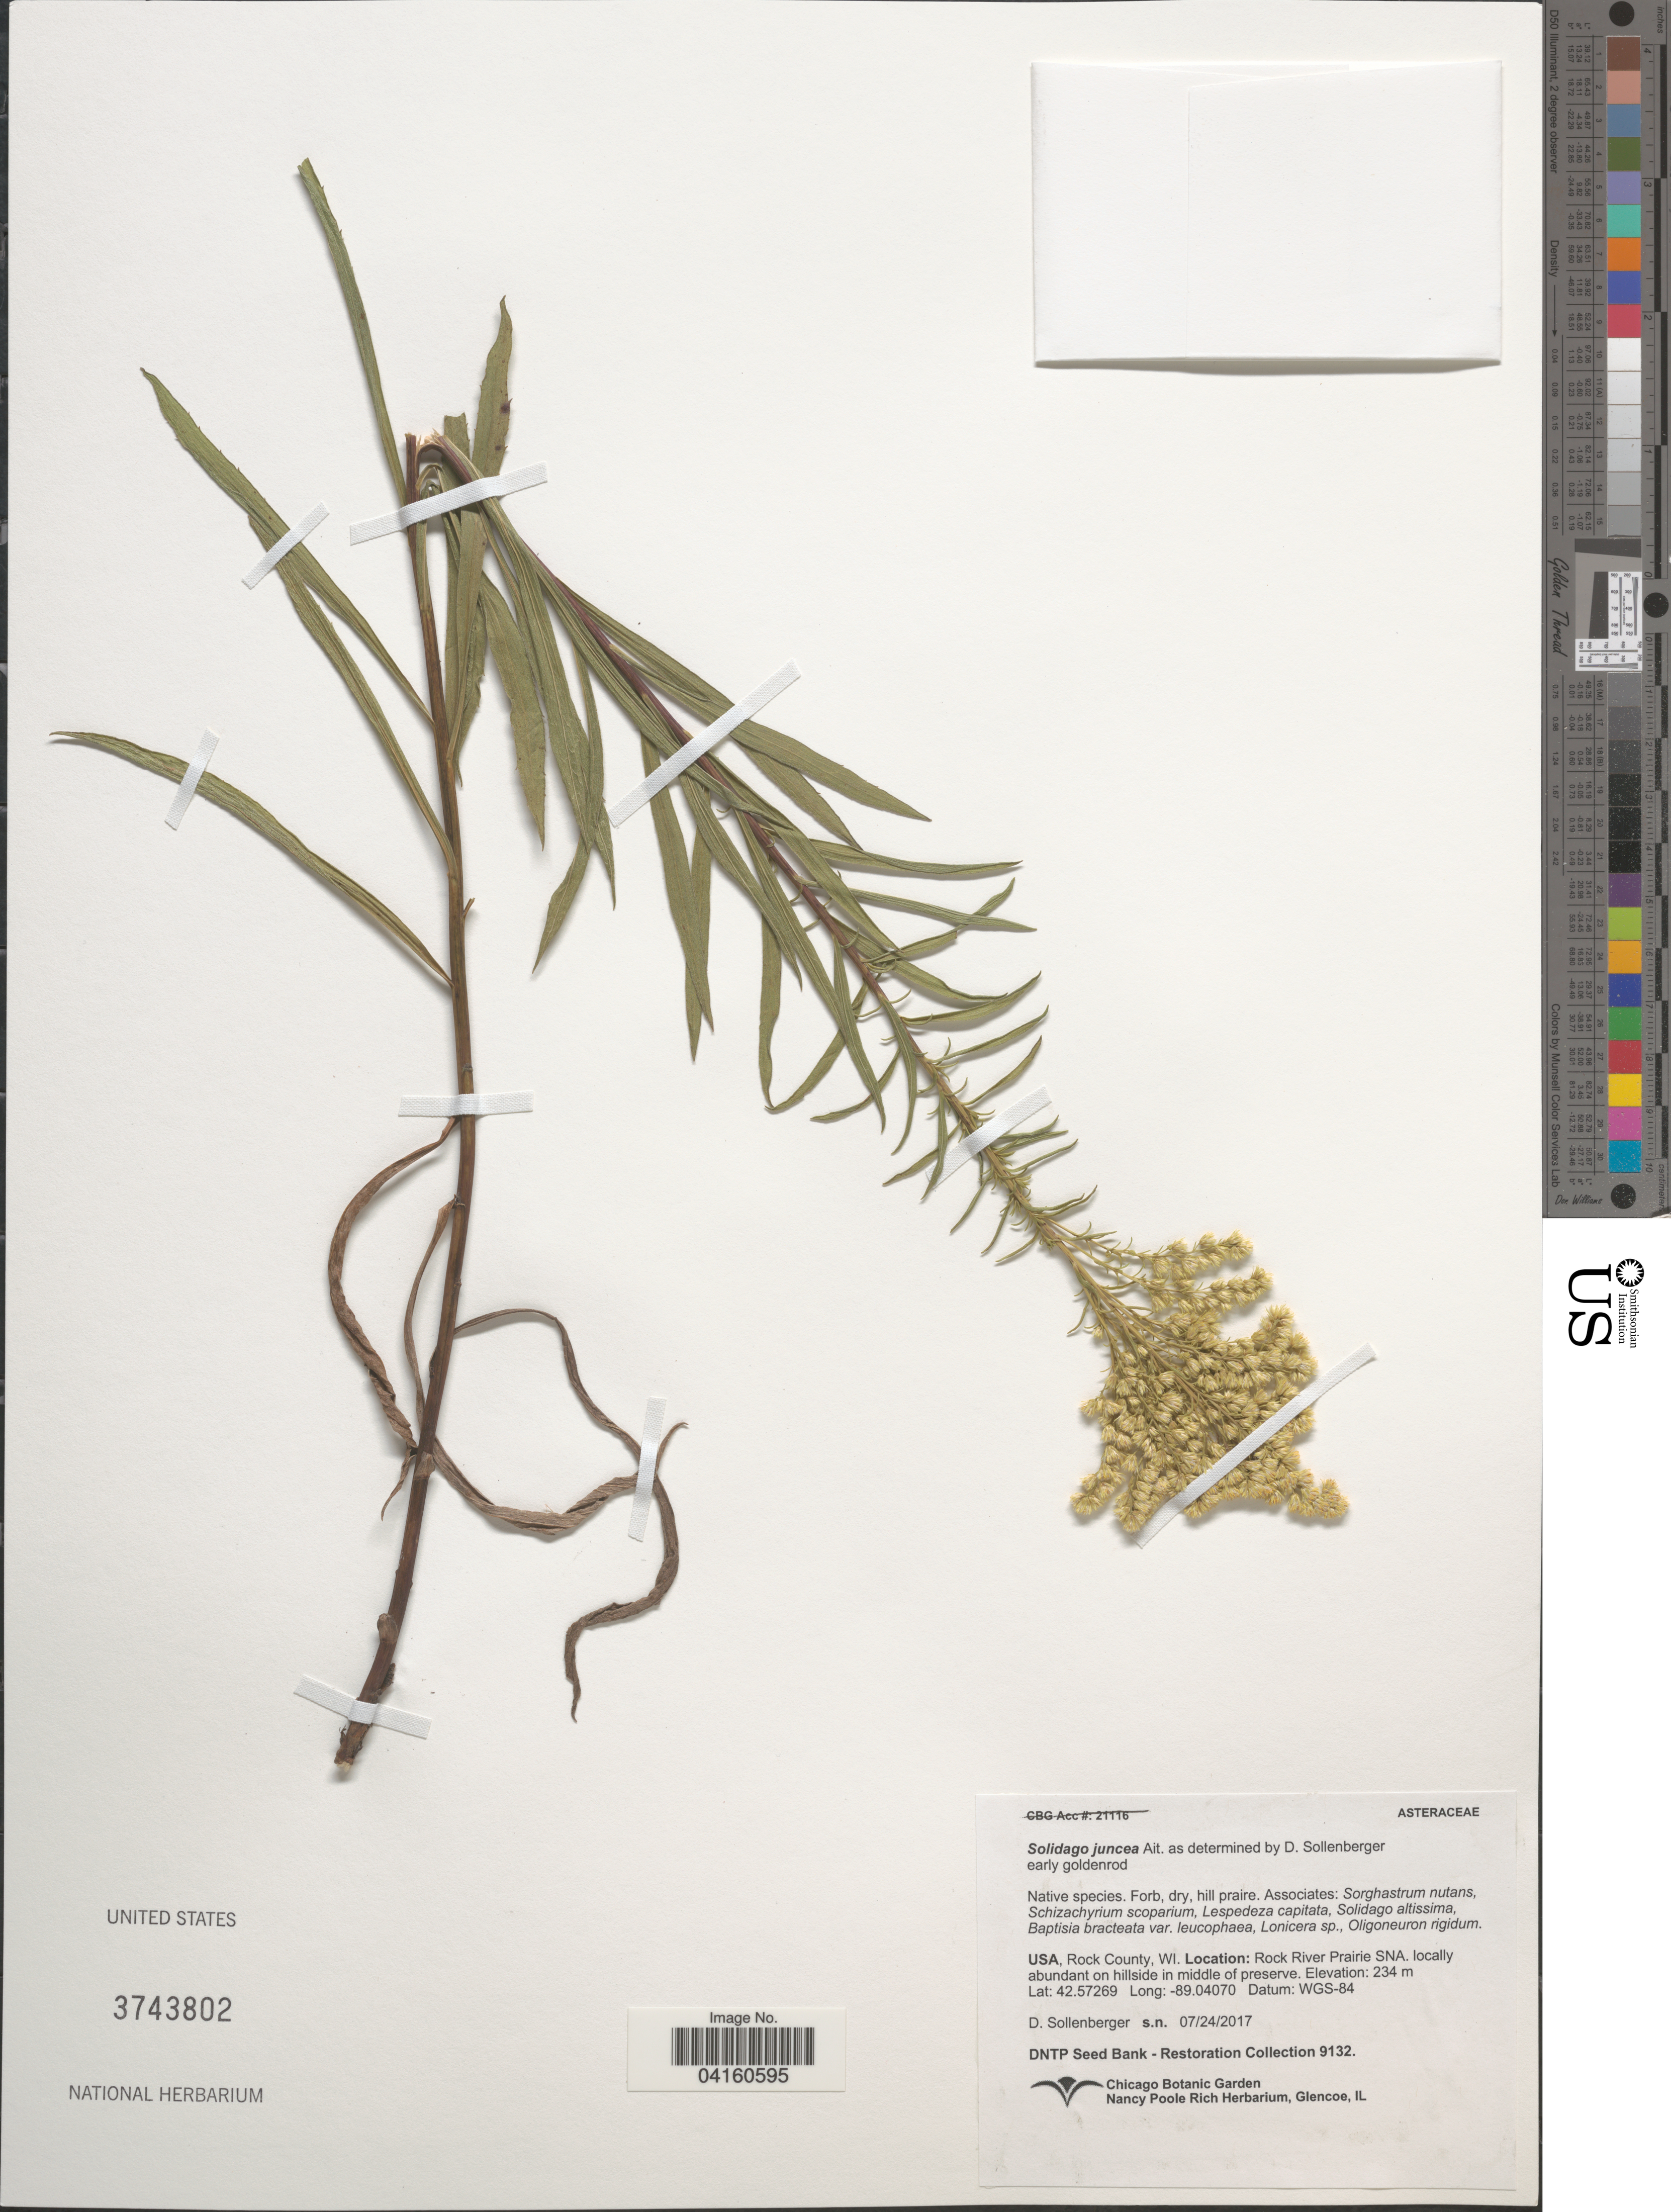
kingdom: Plantae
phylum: Tracheophyta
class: Magnoliopsida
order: Asterales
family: Asteraceae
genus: Solidago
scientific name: Solidago juncea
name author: Aiton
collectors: D. Sollenberger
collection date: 2017-07-24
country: United States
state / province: Wisconsin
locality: Rock County. Rock River Prairie SNA, locally abundant on hillside in middle of preserve.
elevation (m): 234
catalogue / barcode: US 3743802